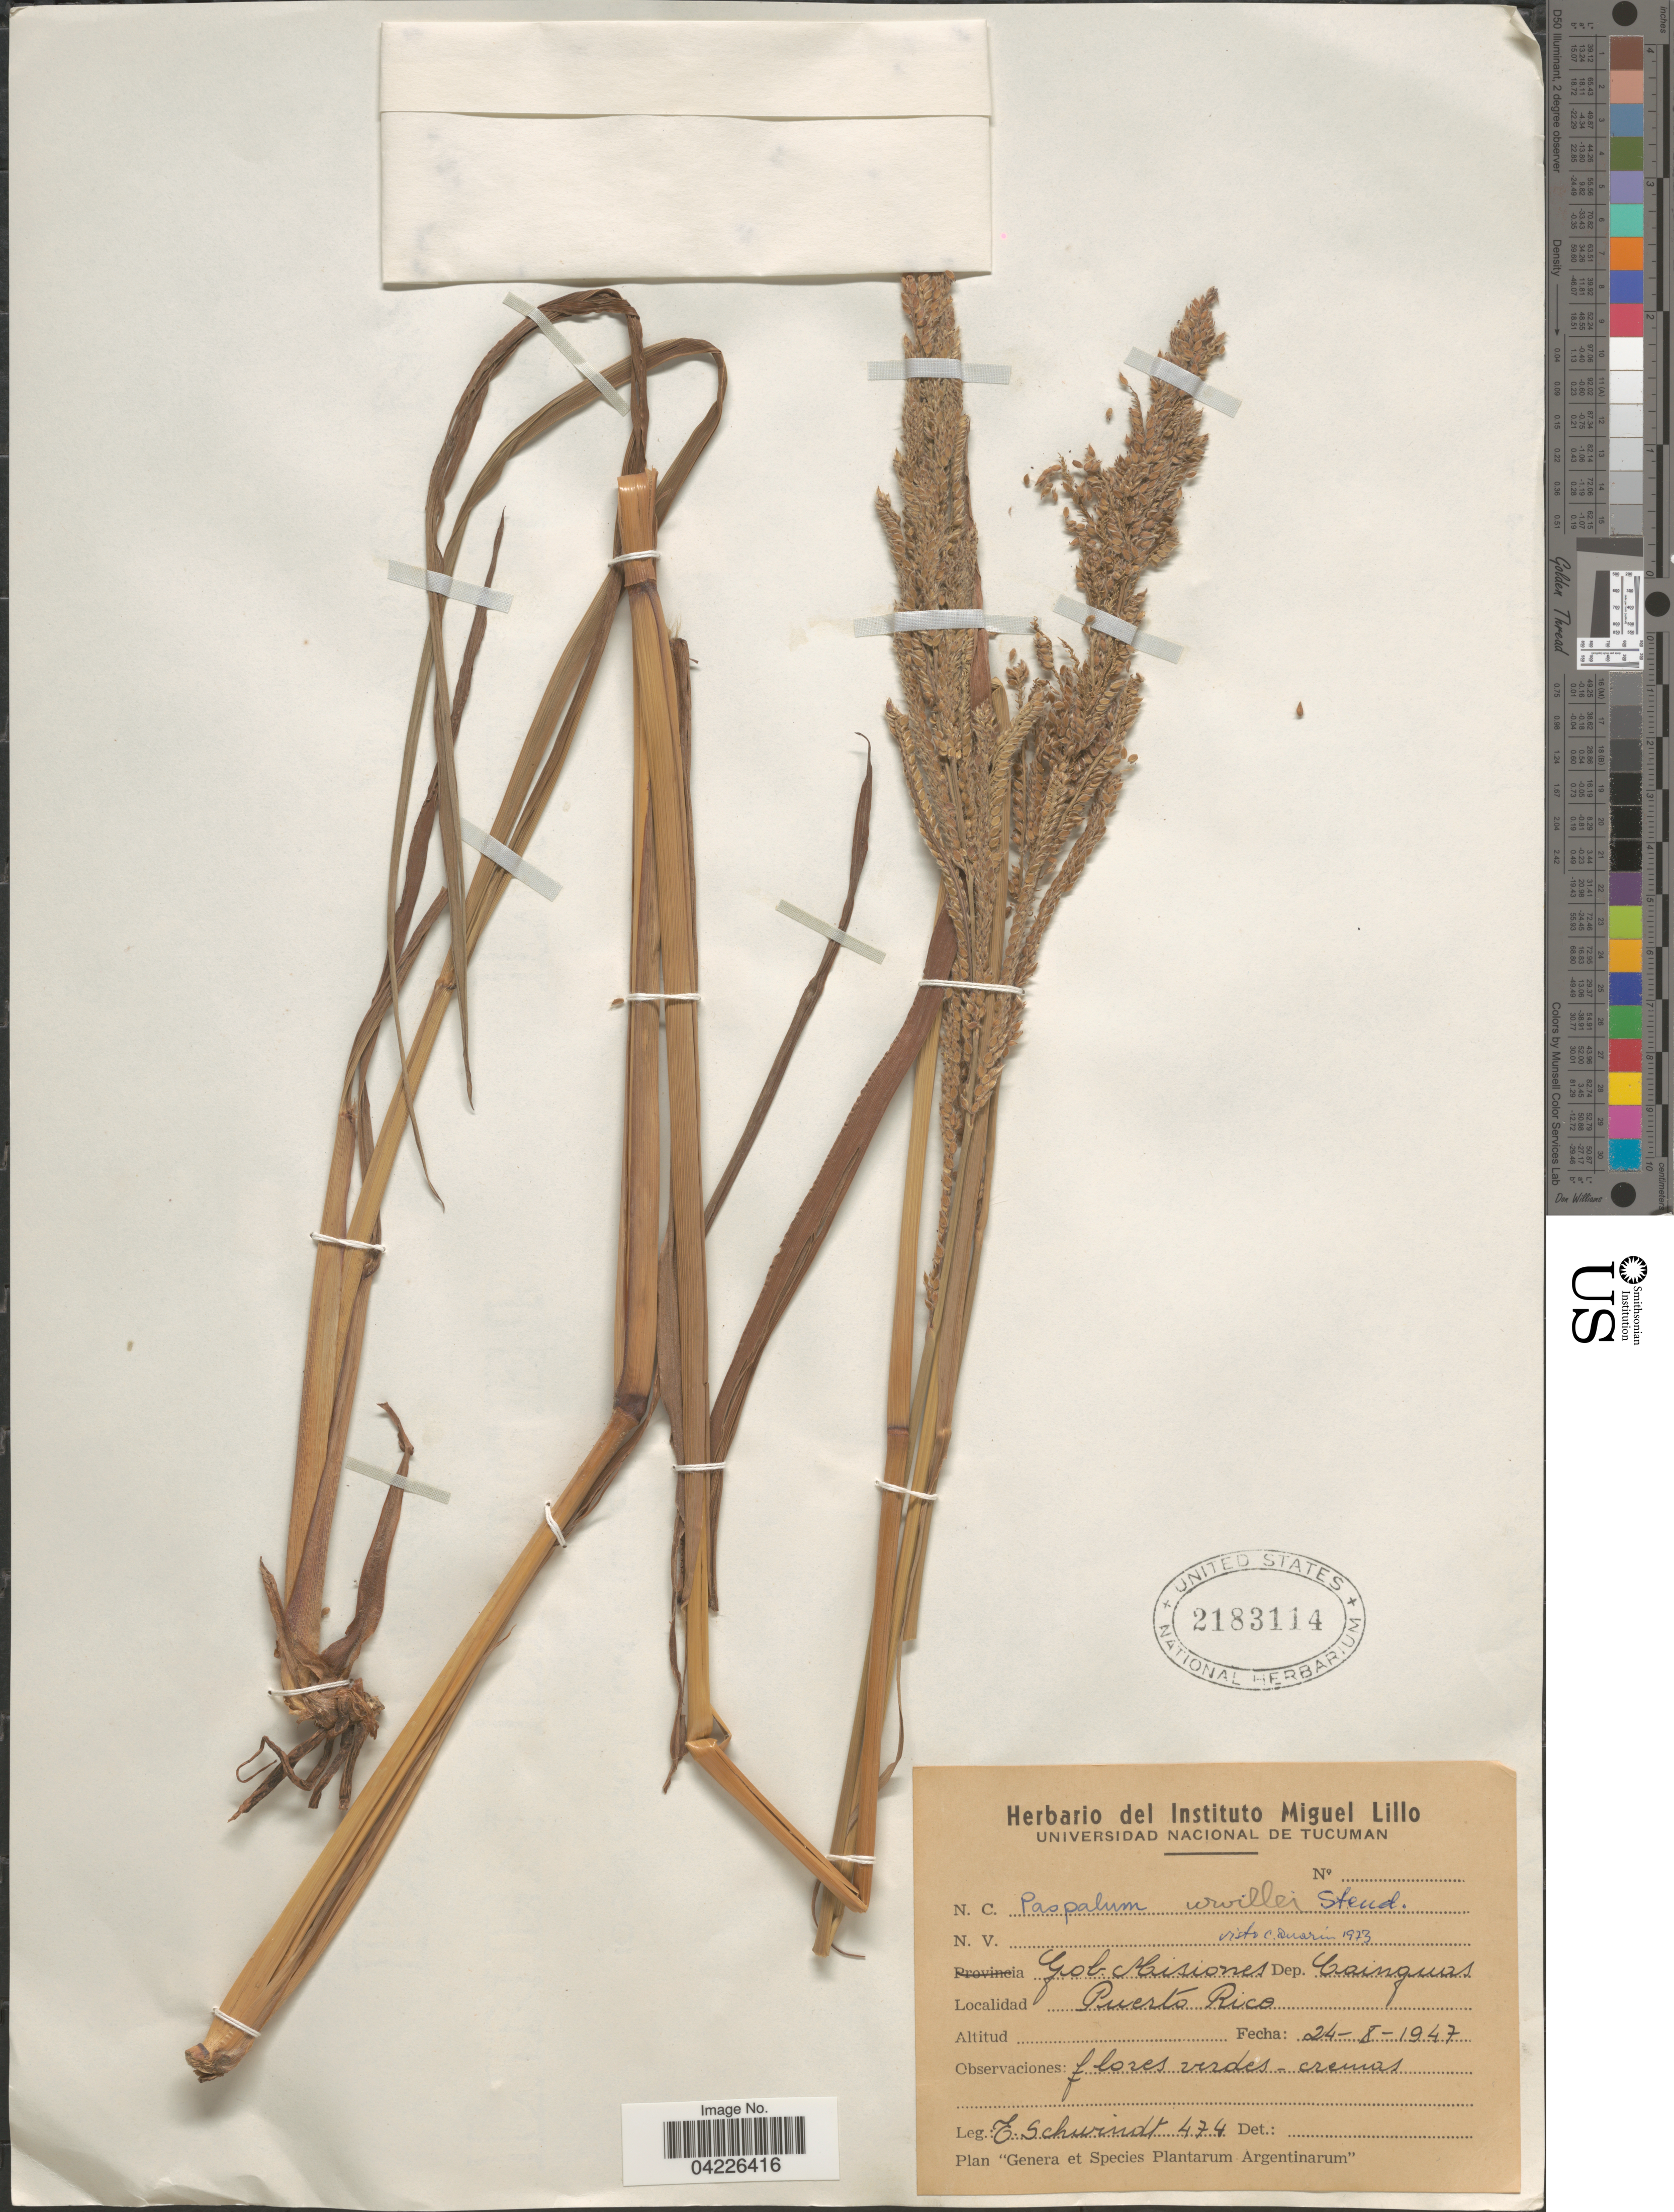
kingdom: Plantae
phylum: Tracheophyta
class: Liliopsida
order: Poales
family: Poaceae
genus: Paspalum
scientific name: Paspalum urvillei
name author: Steud.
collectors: E. Schwindt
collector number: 474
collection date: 1947-10-24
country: Argentina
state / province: Misiones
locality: Gob. Misiones. Dep. Cainguas. Puerto Rico.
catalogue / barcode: US 2183114